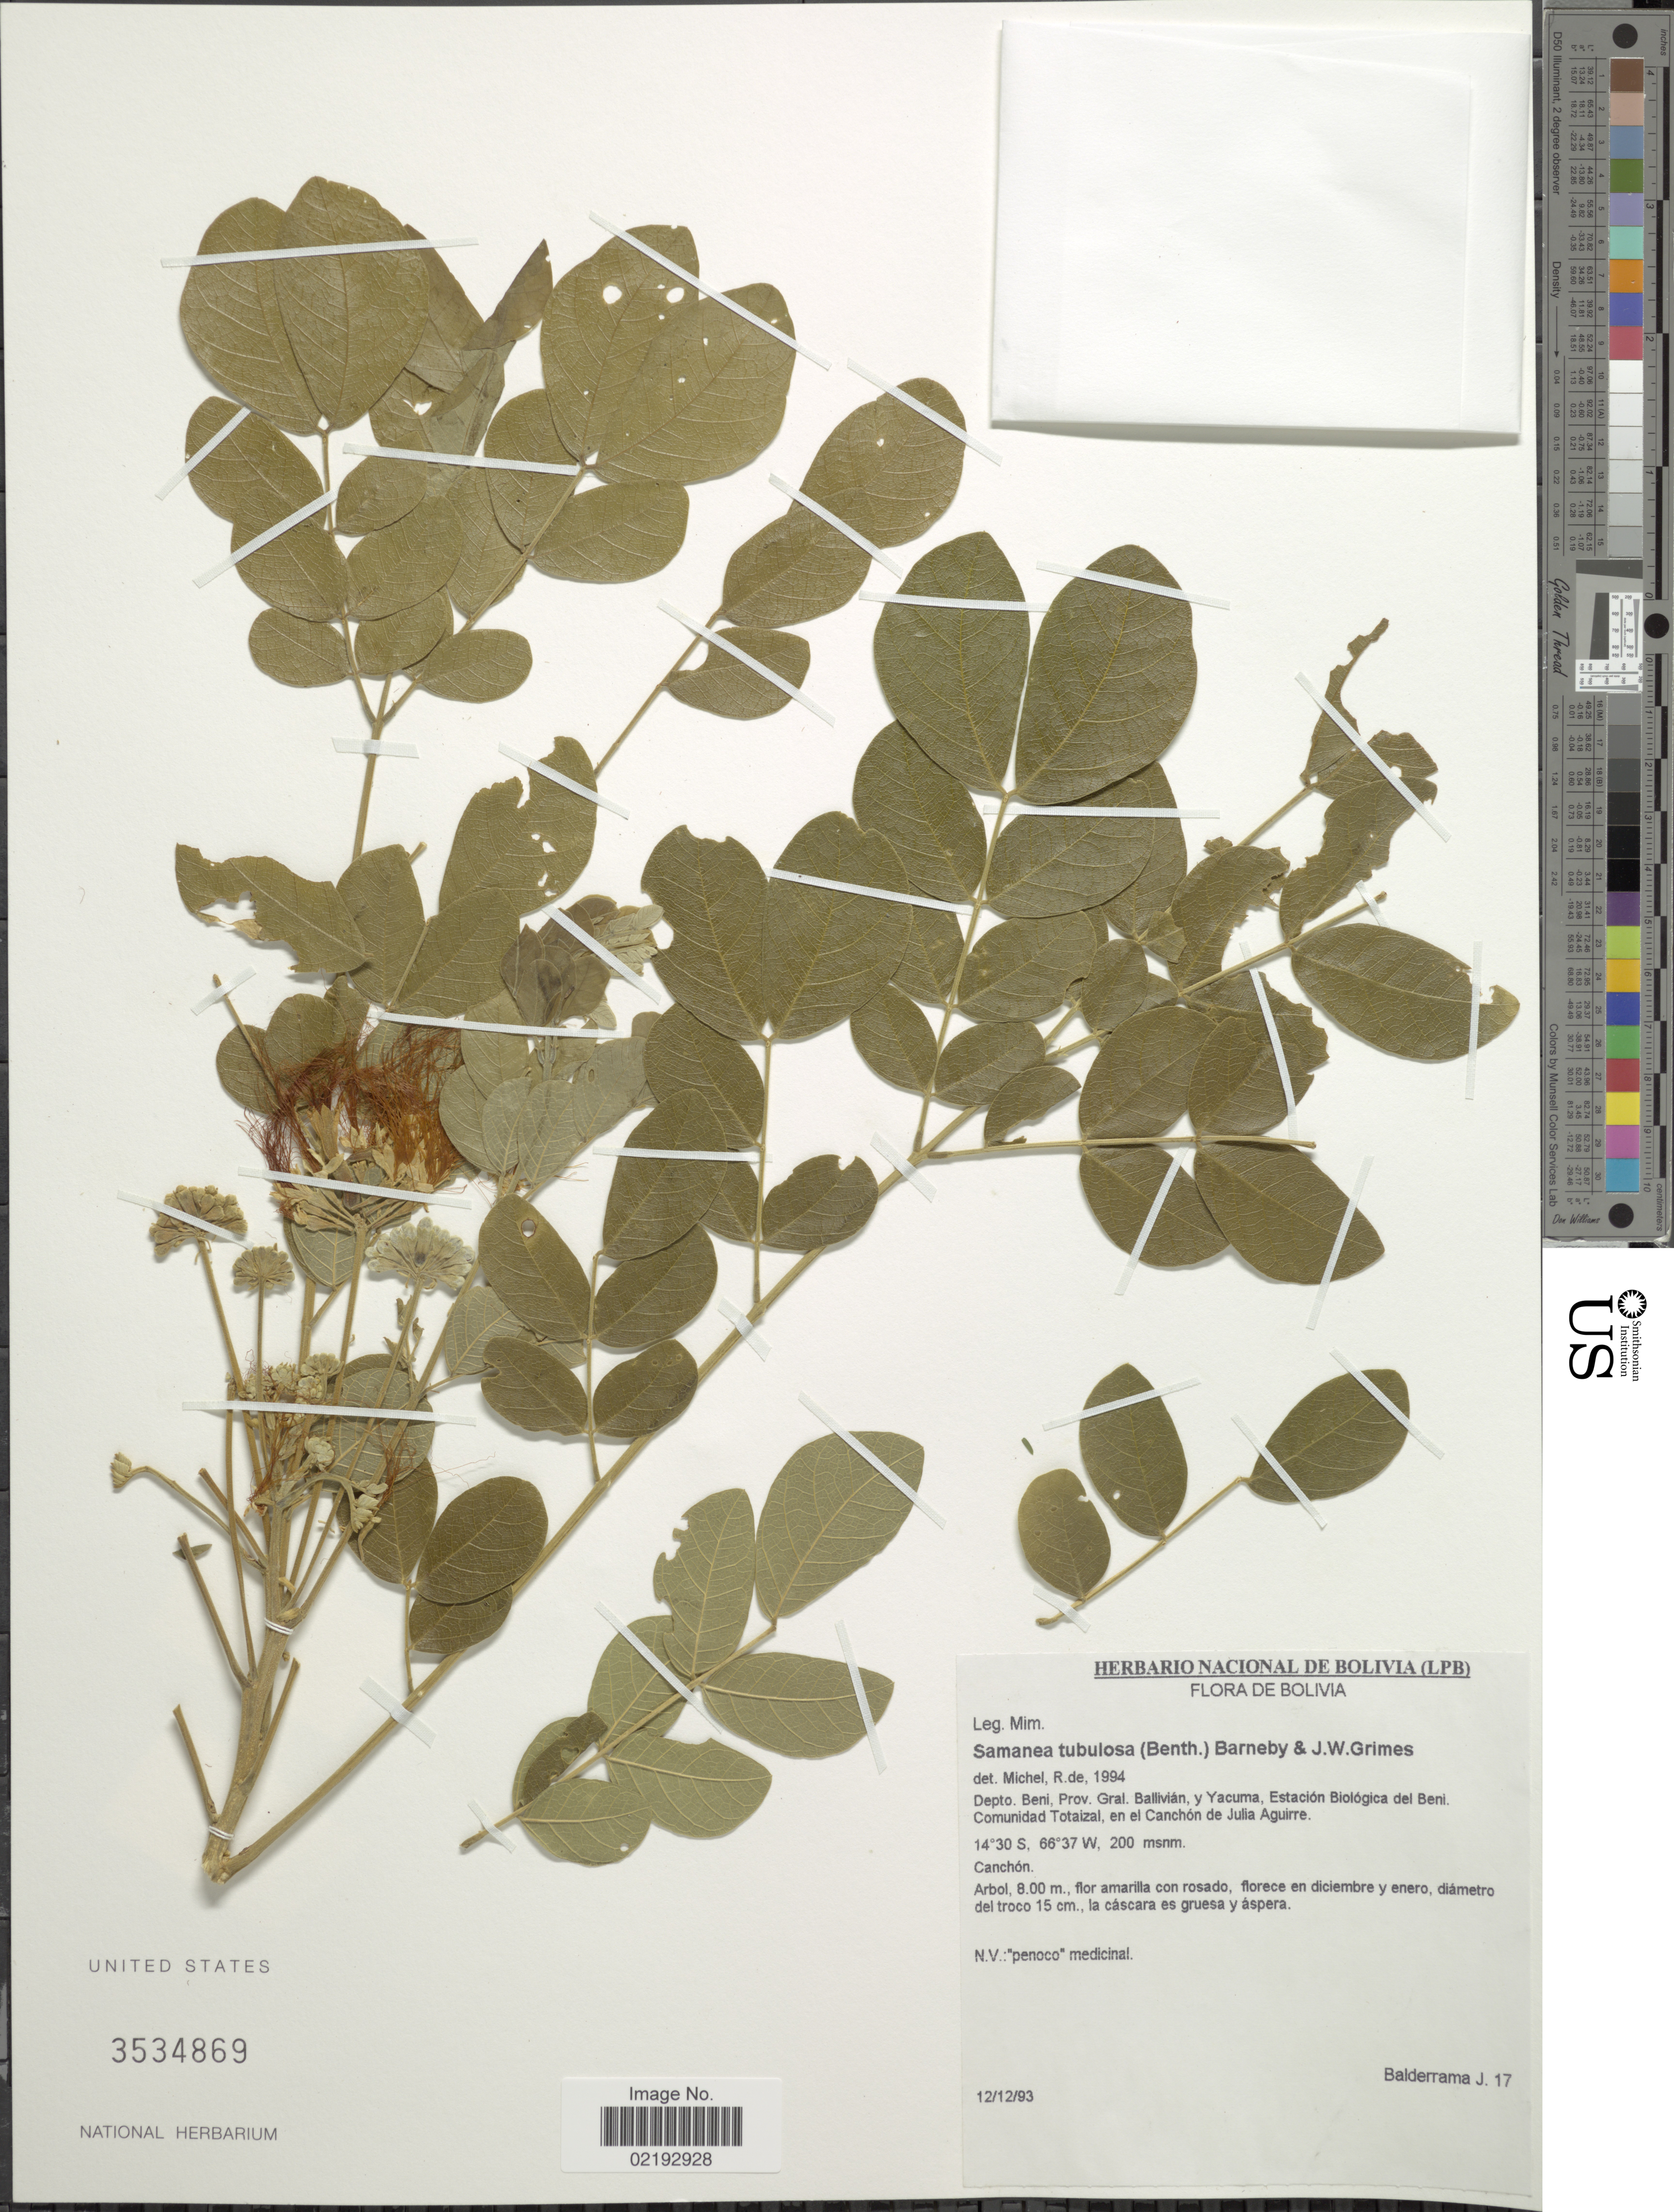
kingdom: Plantae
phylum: Tracheophyta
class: Magnoliopsida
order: Fabales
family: Fabaceae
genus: Samanea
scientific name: Samanea tubulosa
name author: (Benth.) Barneby & J.W. Grimes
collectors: J. Balderrama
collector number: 17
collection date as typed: Transcribed d/m/y: 12/12/93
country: Bolivia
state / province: Beni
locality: Prov. Gral. Ballivian y Yacuma, Estacion Biologica del Beni, Comunidad Totaizal, en el Canchon de Julia Aguirre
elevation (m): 200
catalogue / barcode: US 3534869